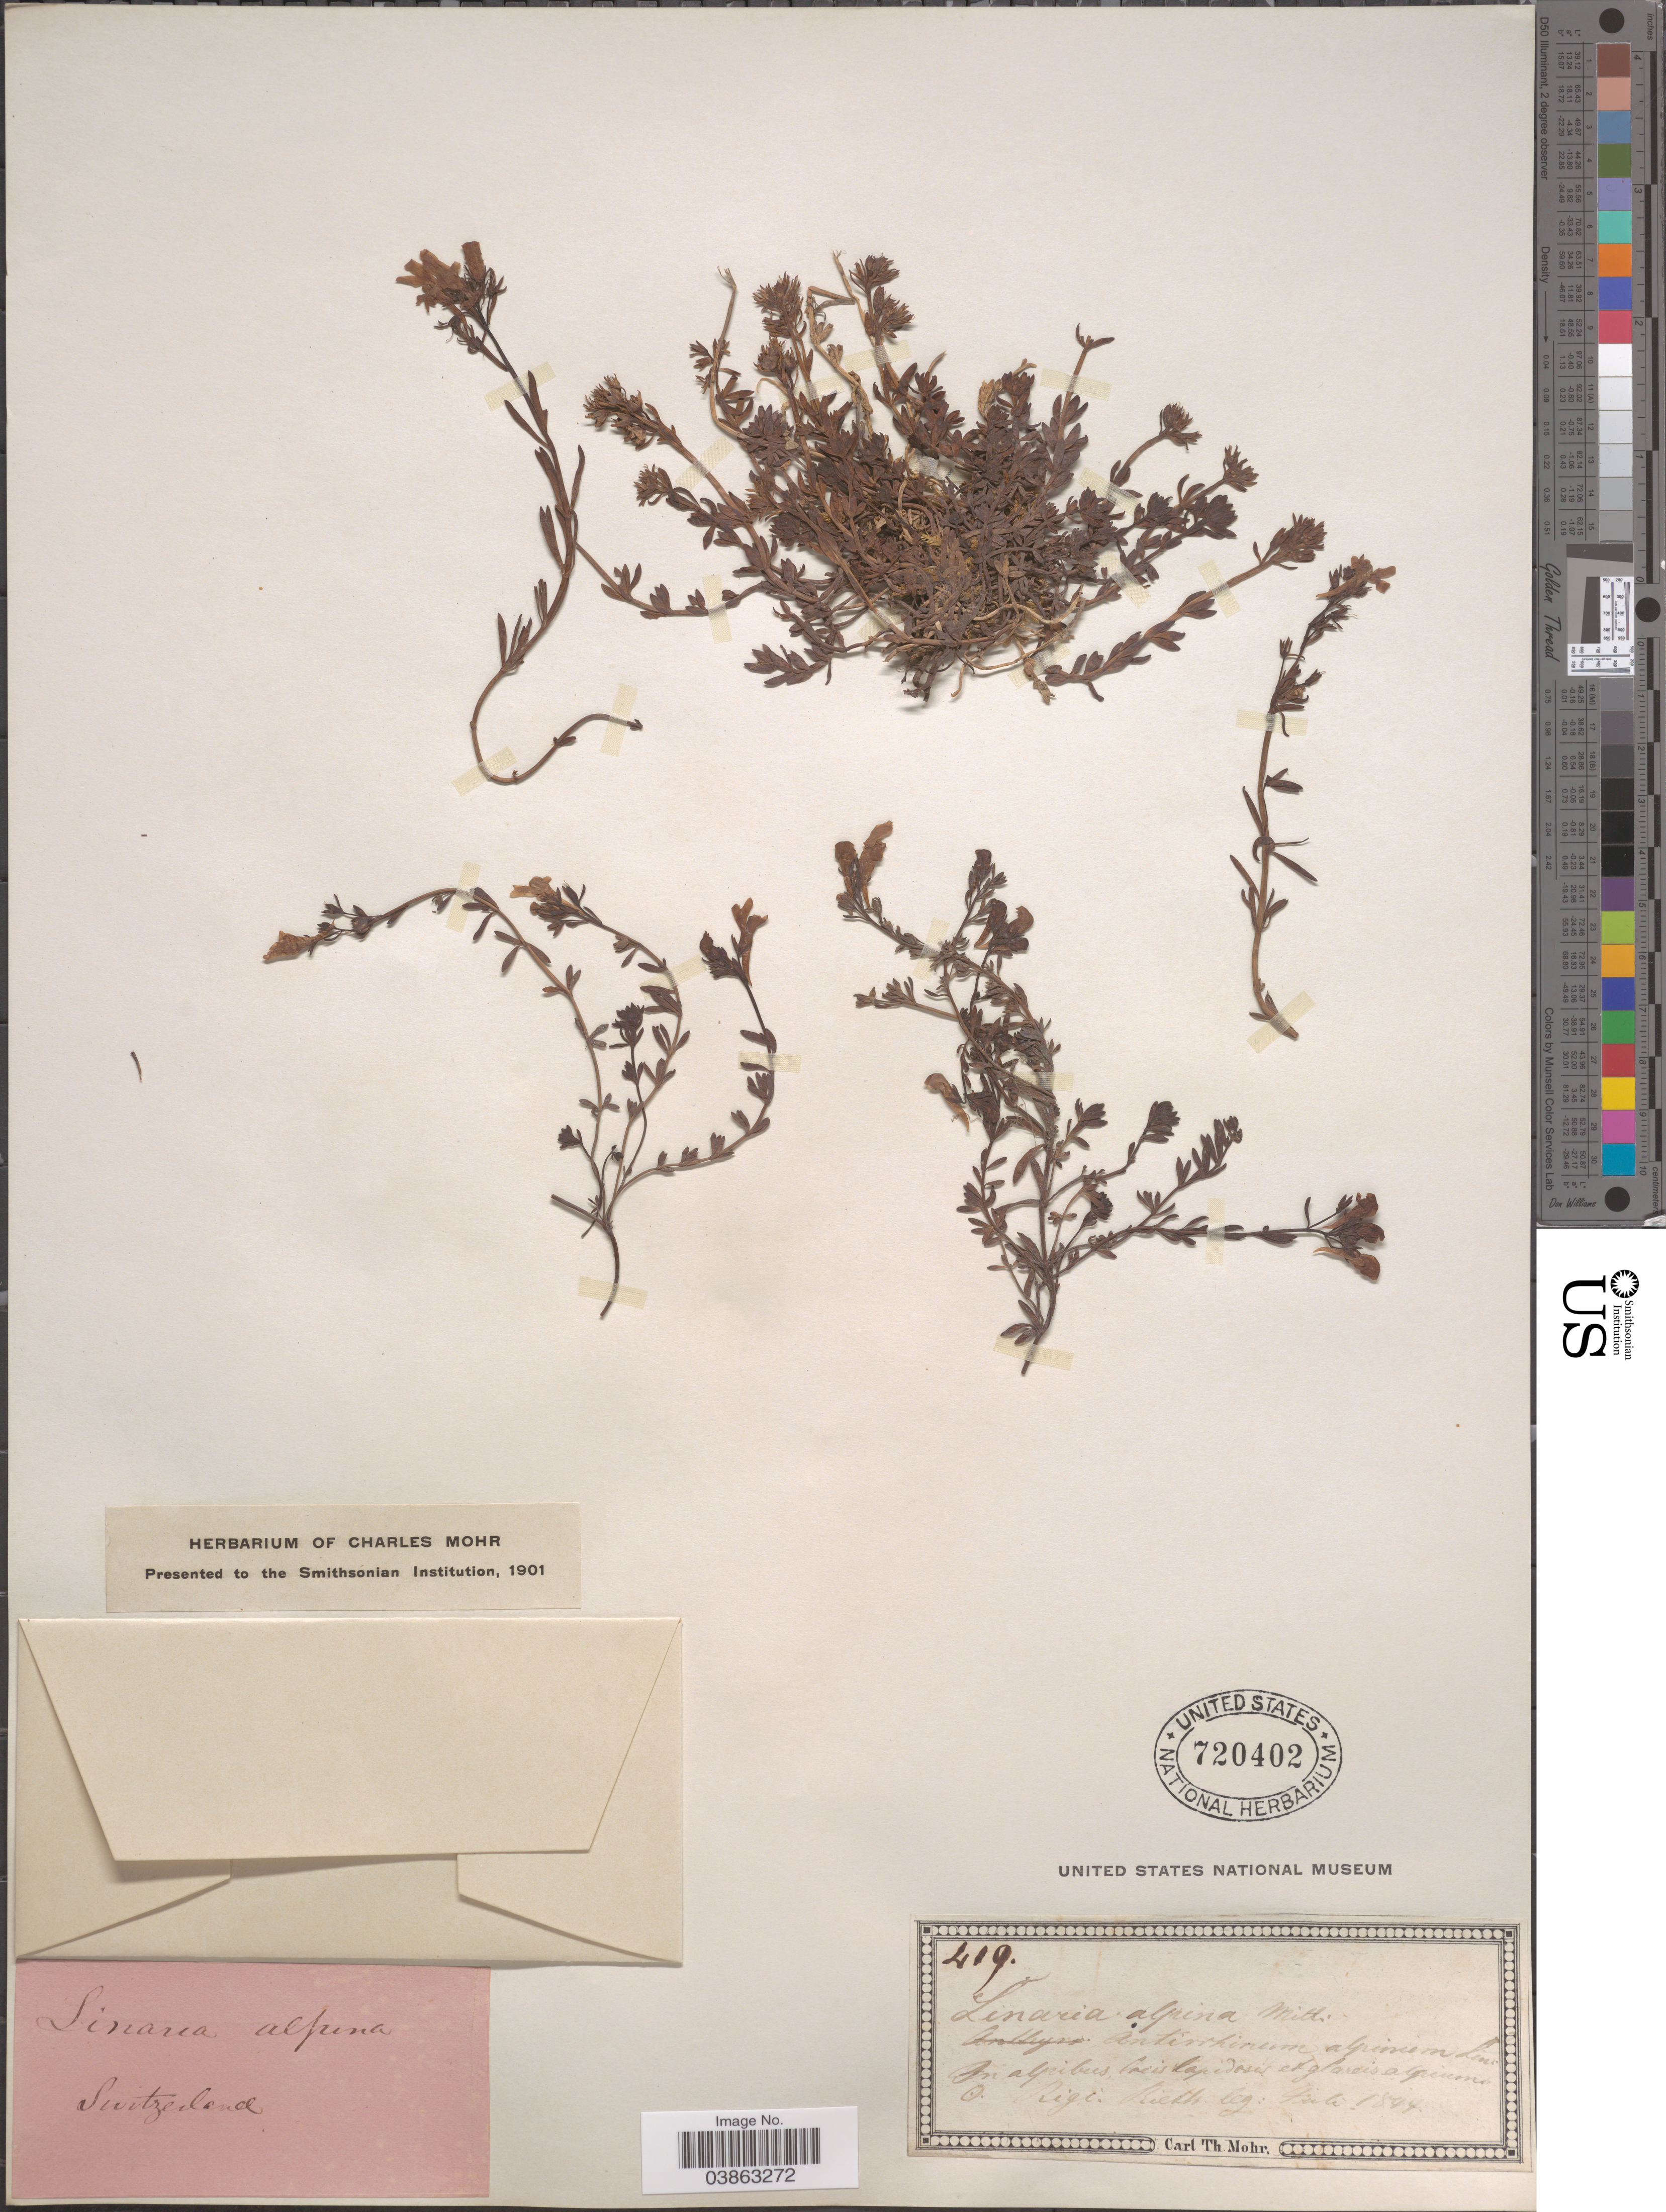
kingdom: Plantae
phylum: Tracheophyta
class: Magnoliopsida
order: Lamiales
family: Plantaginaceae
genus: Linaria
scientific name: Linaria alpina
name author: (L.) Mill.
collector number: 419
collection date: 1894-07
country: Switzerland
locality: In alpibus locis lapidosis et glareis alpinum.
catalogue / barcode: US 720402